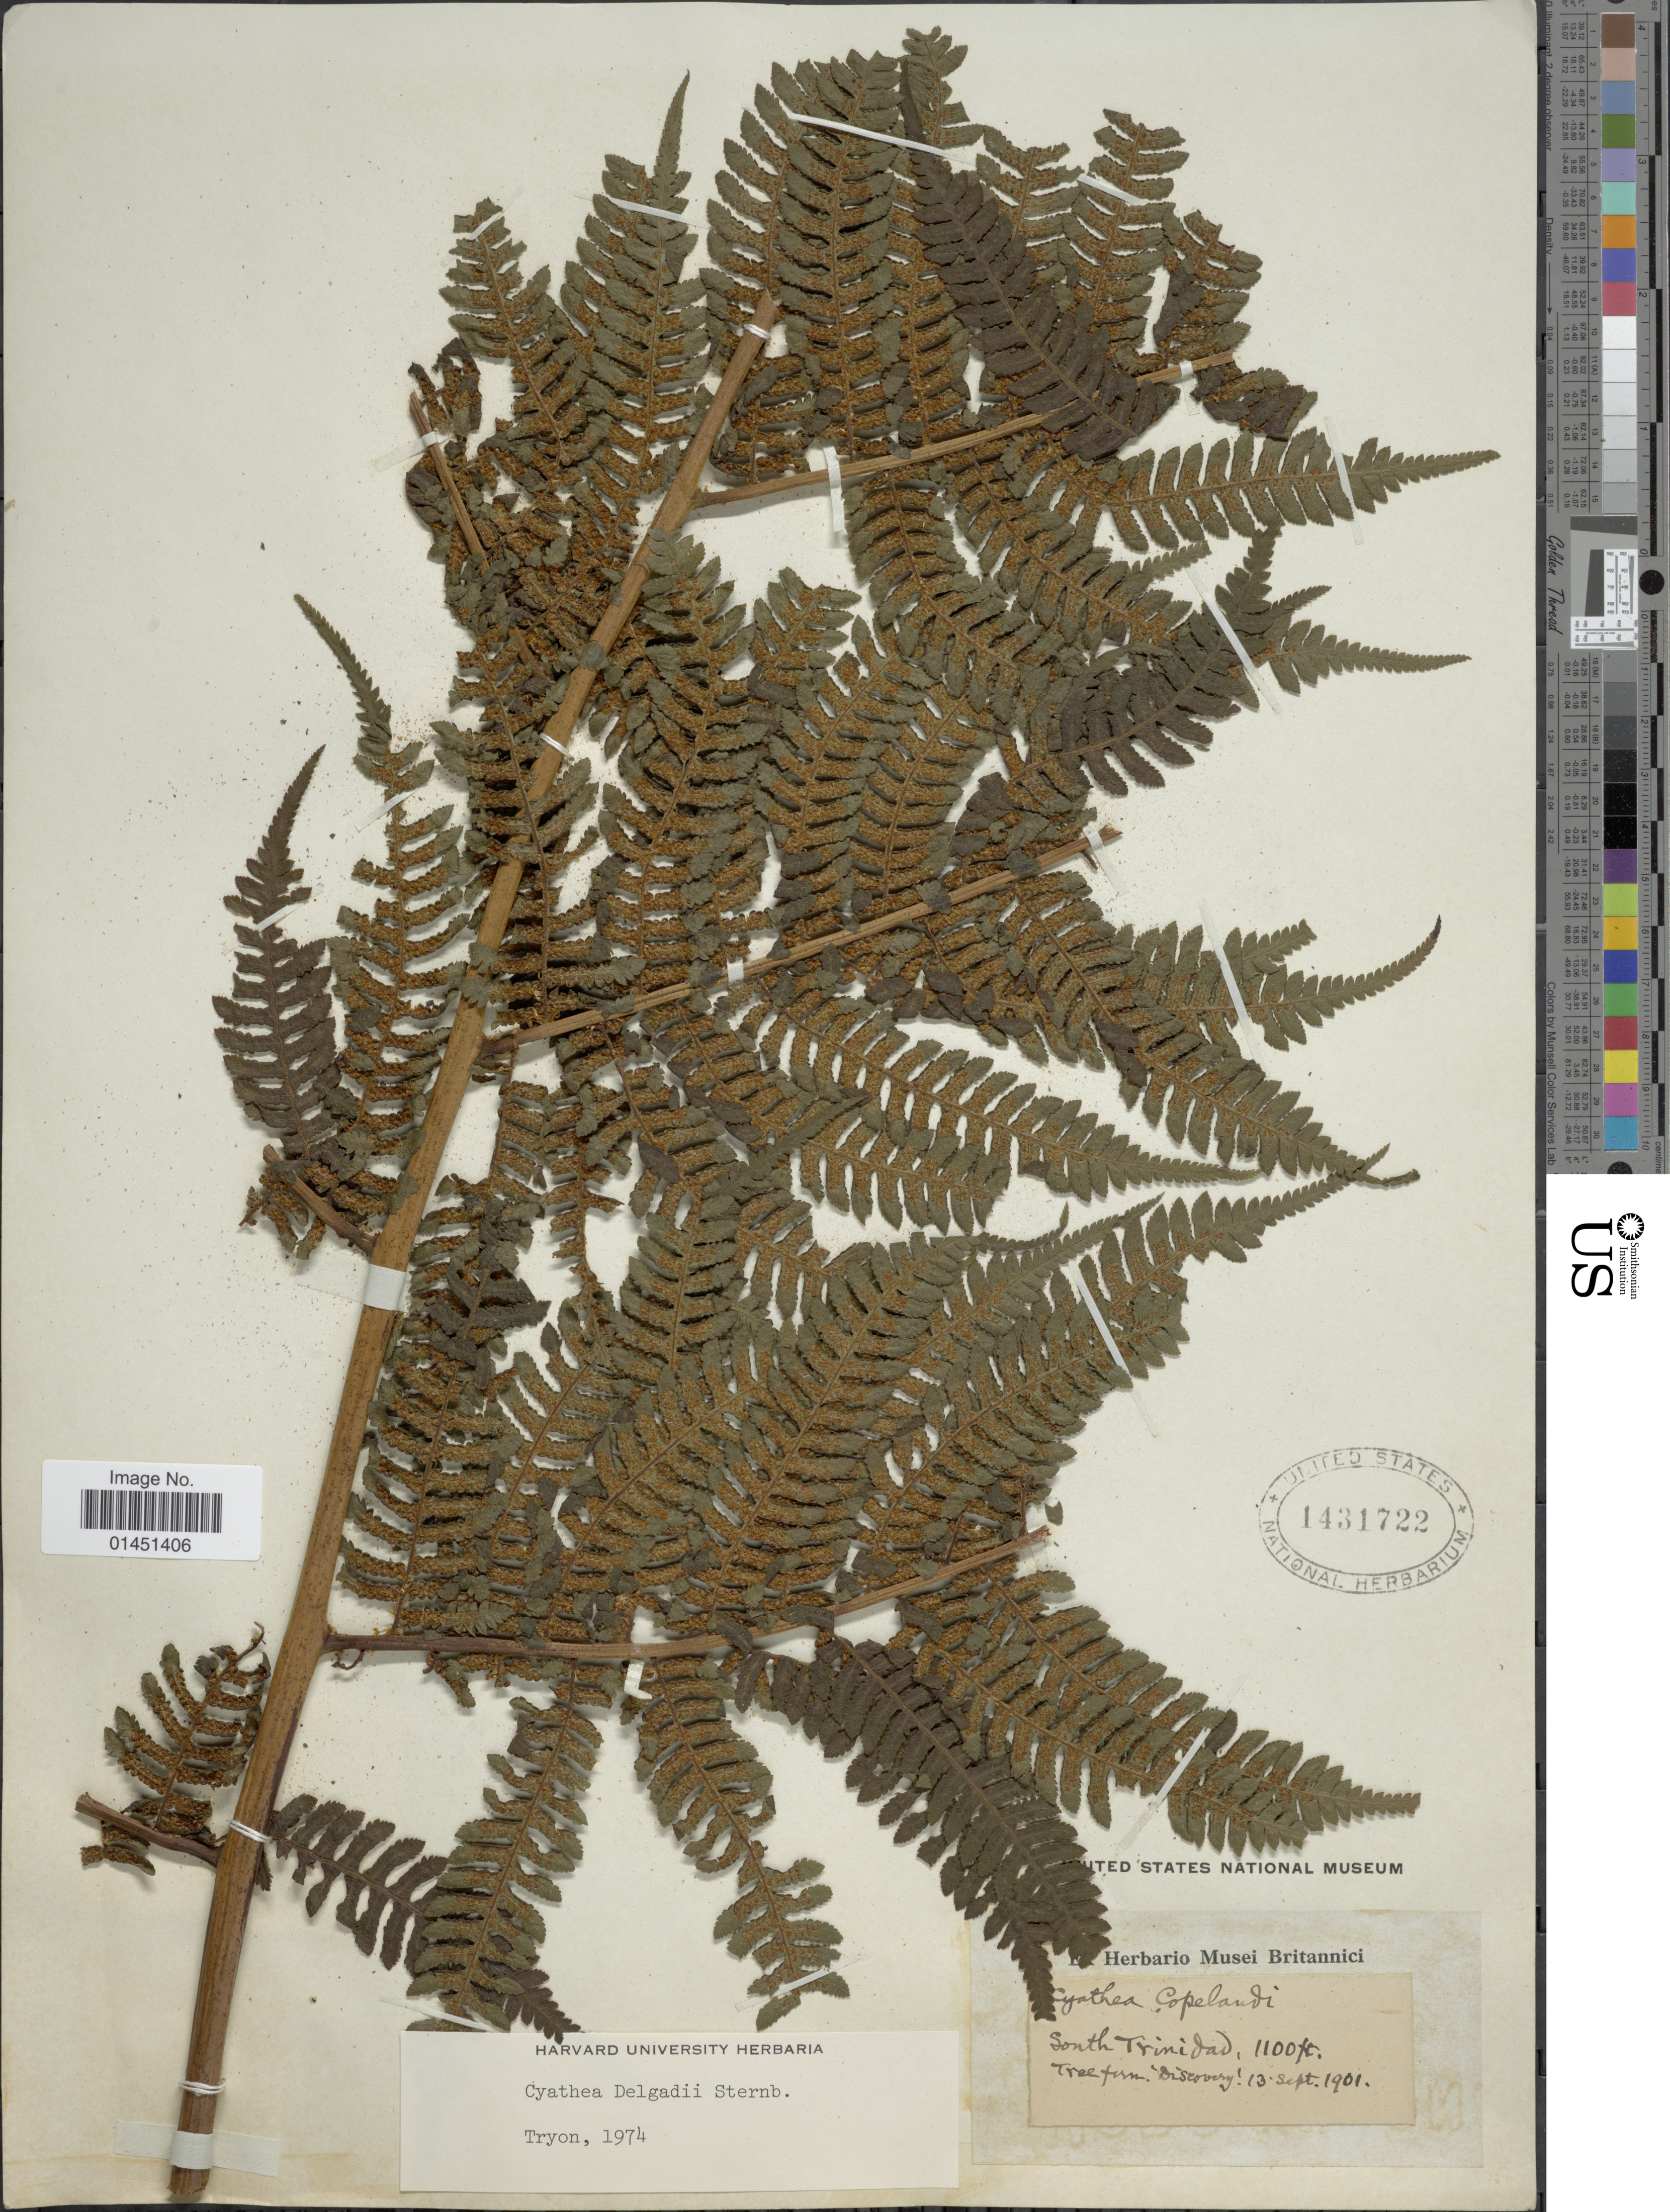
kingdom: Plantae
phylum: Tracheophyta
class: Polypodiopsida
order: Cyatheales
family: Cyatheaceae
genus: Cyathea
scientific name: Cyathea delgadii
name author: Pohl ex Sternb.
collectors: ex herb. Musei Britannici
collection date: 1901-09-13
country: Trinidad and Tobago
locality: South Trinidad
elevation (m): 3353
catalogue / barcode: US 1431722